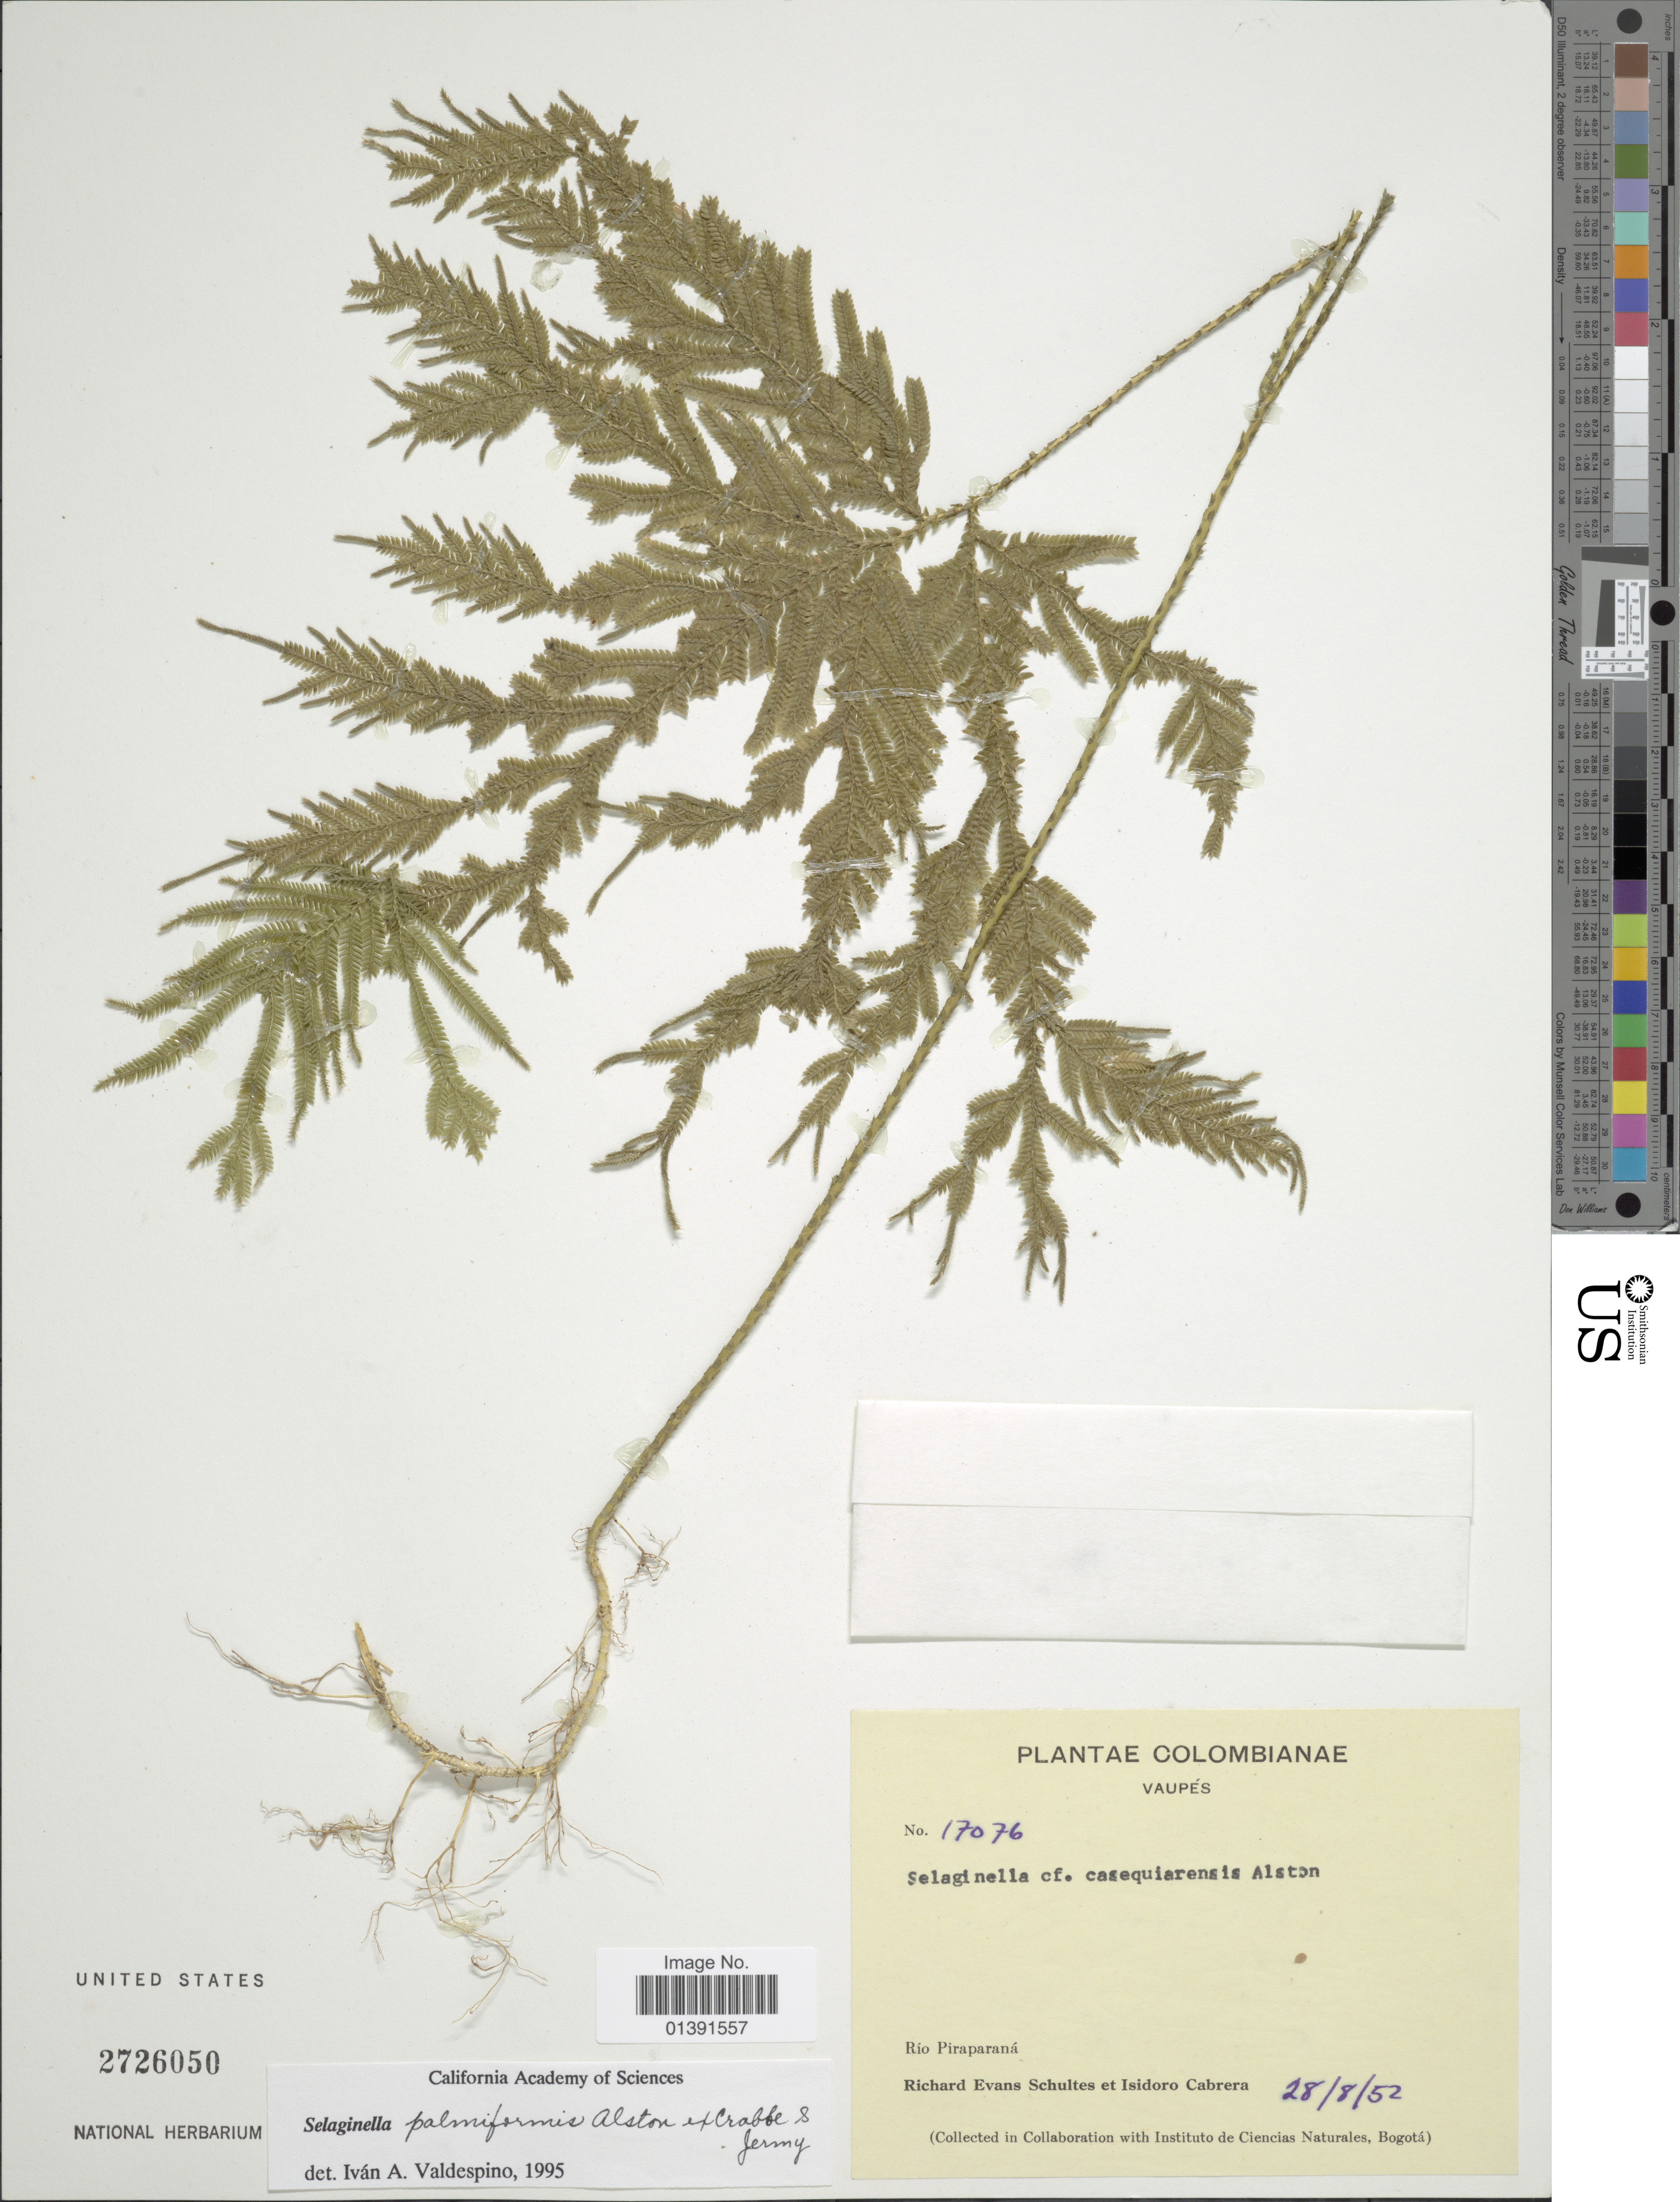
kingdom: Plantae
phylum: Tracheophyta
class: Lycopodiopsida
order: Selaginellales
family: Selaginellaceae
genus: Selaginella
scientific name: Selaginella palmiformis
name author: Alston ex Crabbe & Jermy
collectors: R. E. Schultes & I. Cabrera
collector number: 17076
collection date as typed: Transcribed d/m/y: 28/8/52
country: Colombia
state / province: Vaupés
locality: Rio Piraparaná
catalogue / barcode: US 2726050